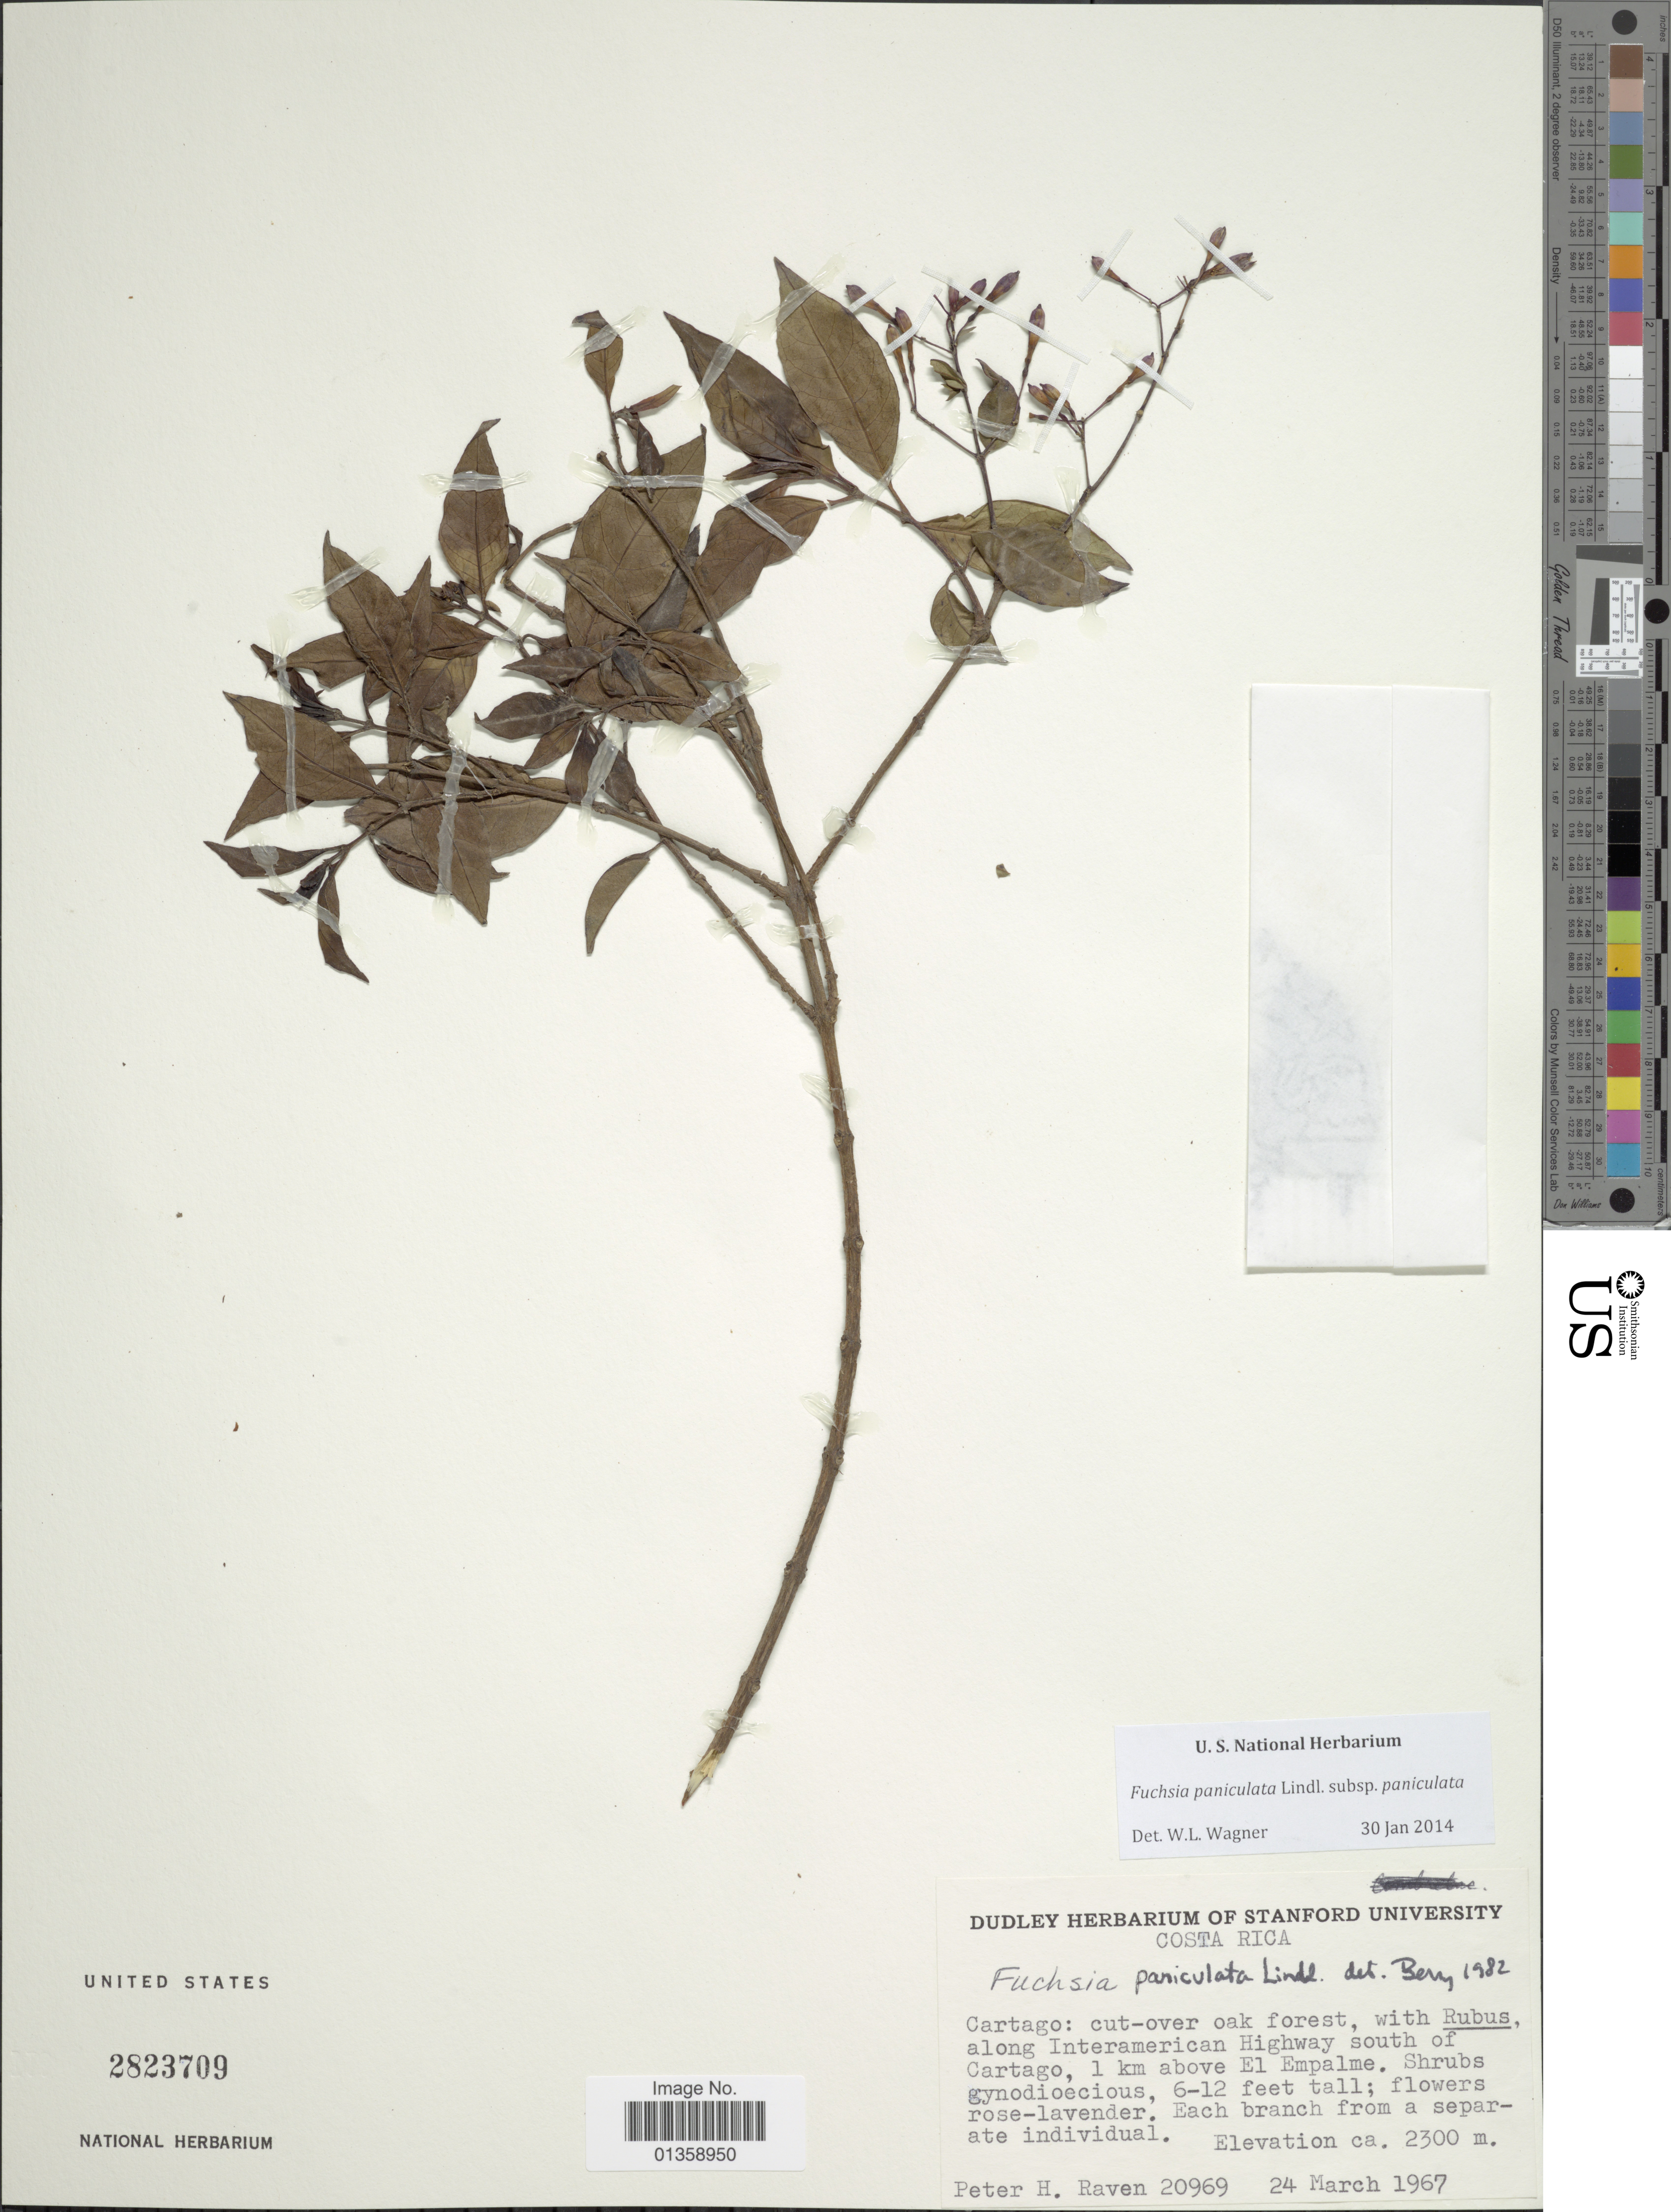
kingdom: Plantae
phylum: Tracheophyta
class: Magnoliopsida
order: Myrtales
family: Onagraceae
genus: Fuchsia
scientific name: Fuchsia paniculata subsp. paniculata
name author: Lindl.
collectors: P. H. Raven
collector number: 20969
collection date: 1967-03-24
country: Costa Rica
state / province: Cartago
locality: Along Interamerican Highway south of Cartagom 1 km above El Empalme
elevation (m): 2300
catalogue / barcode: US 2823709